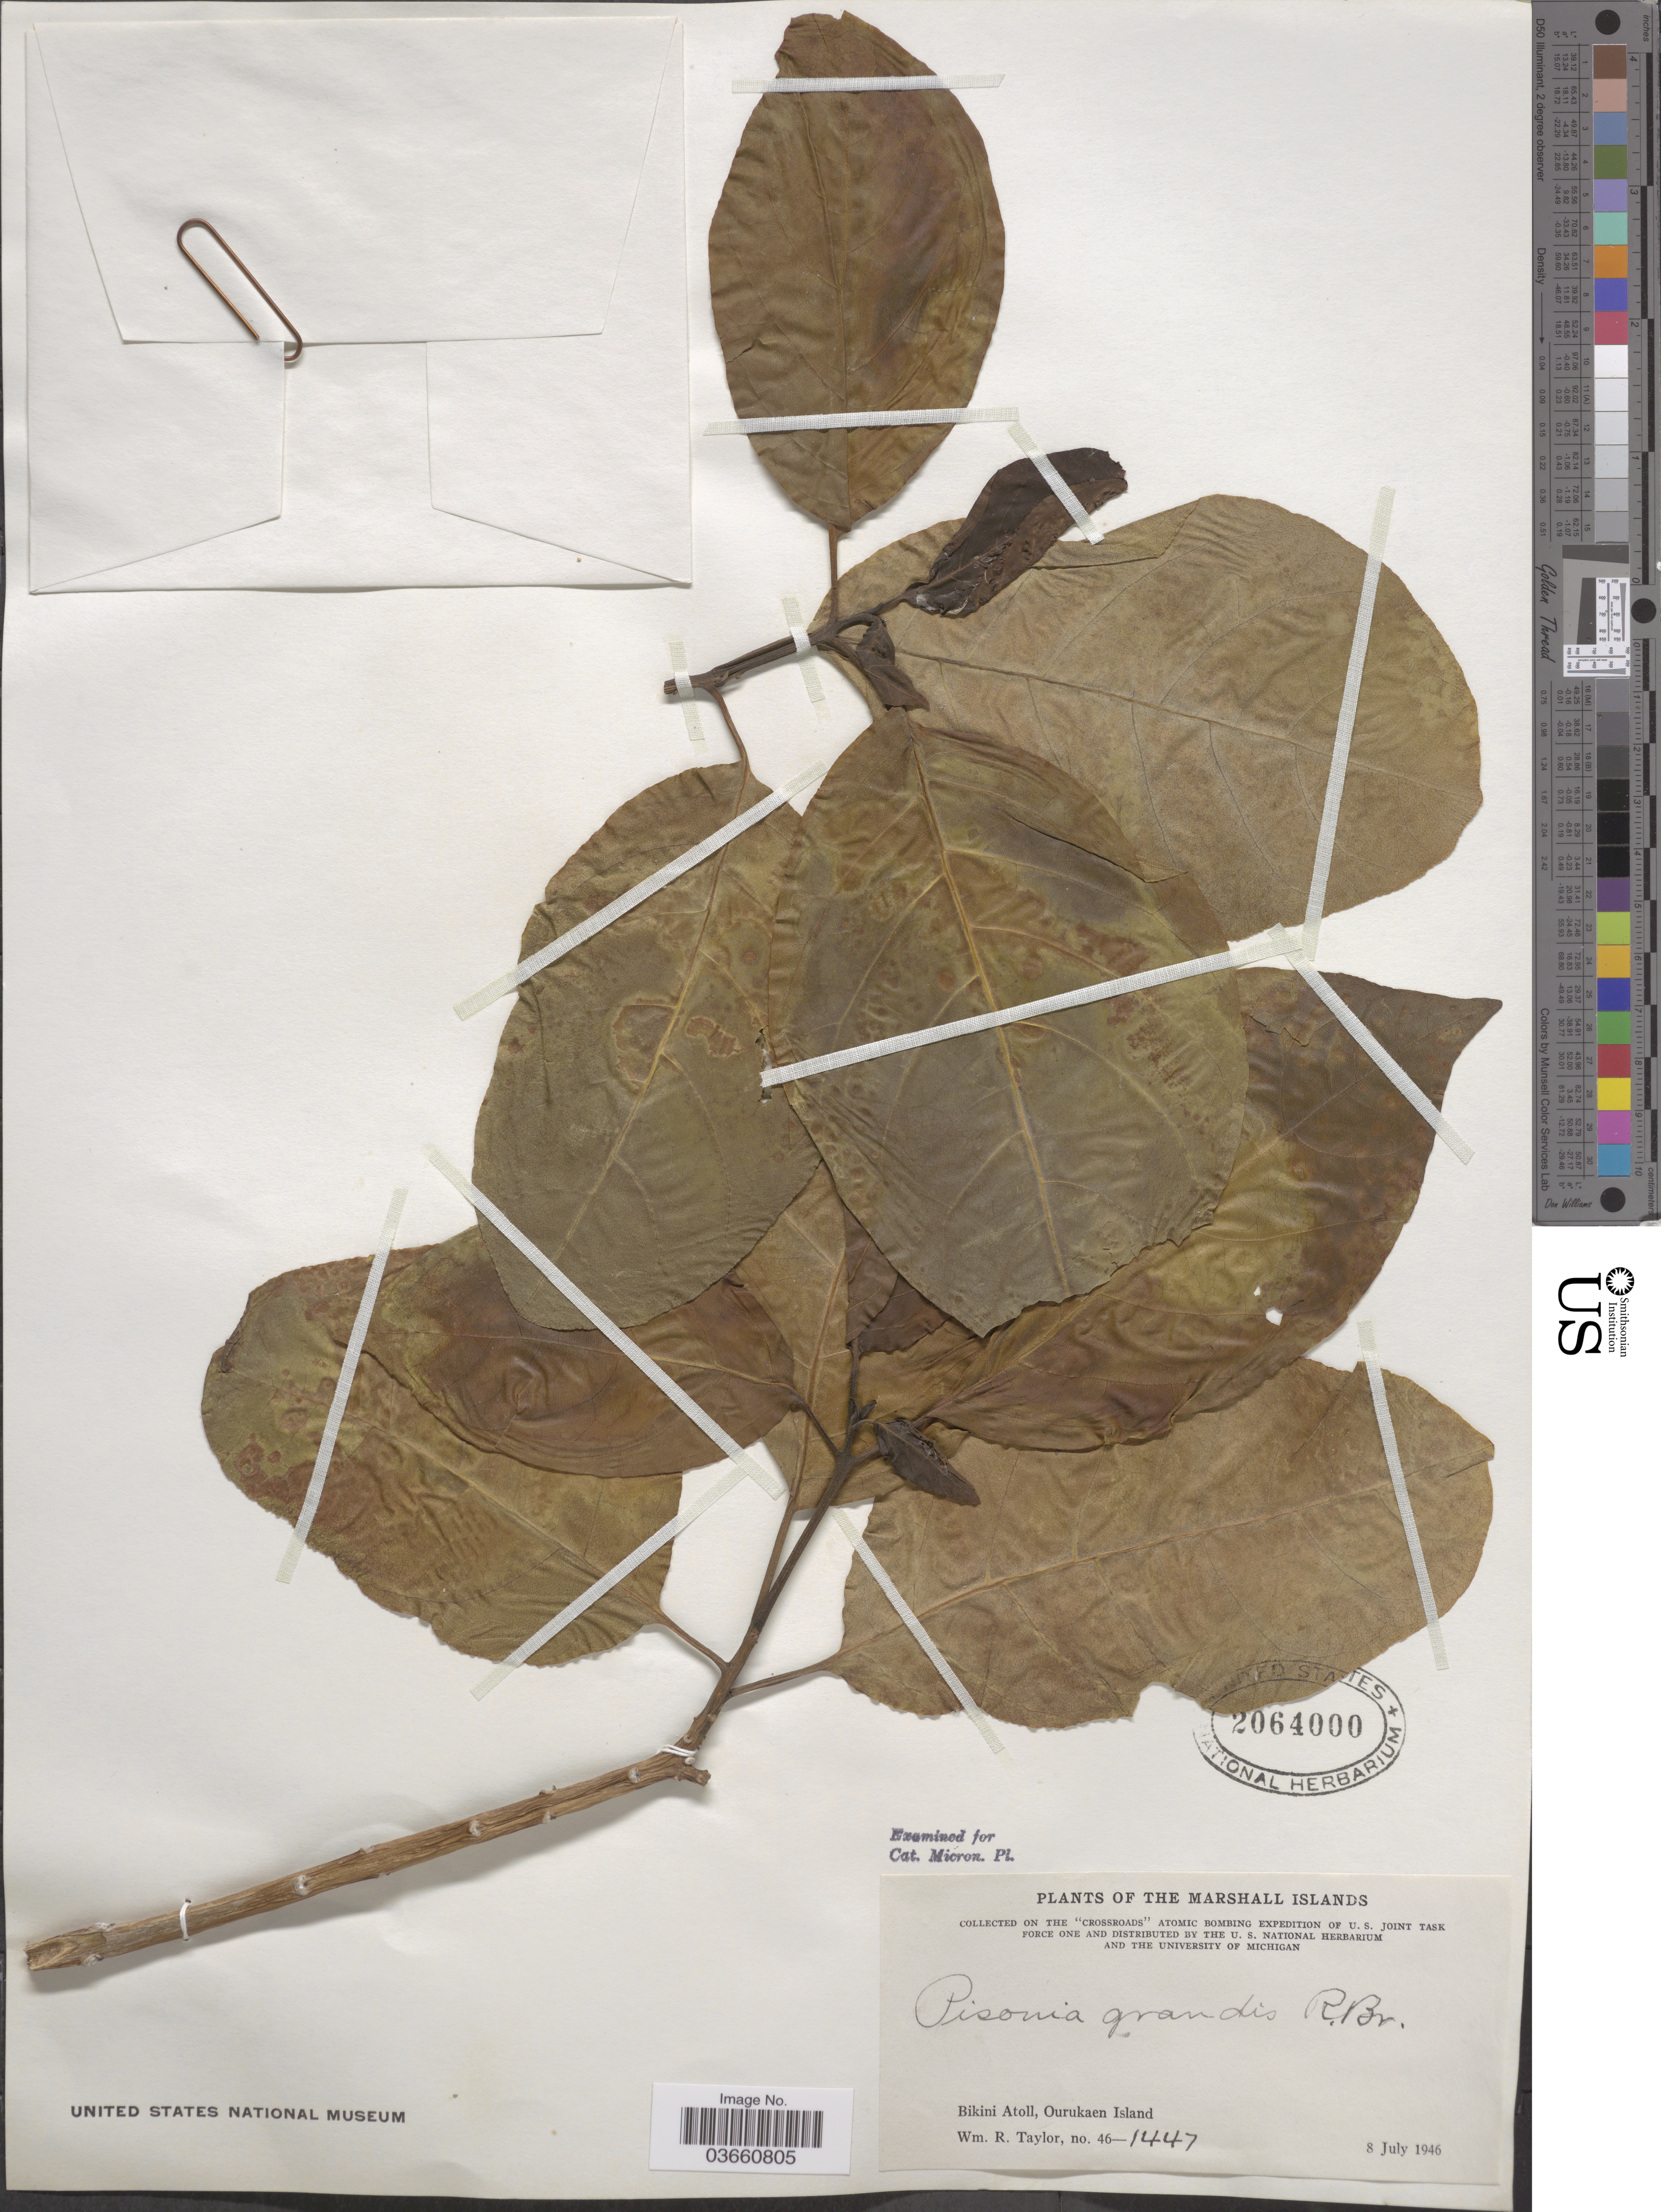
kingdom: Plantae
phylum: Tracheophyta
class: Magnoliopsida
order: Caryophyllales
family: Nyctaginaceae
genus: Pisonia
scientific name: Pisonia grandis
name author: R. Br.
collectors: W. R. Taylor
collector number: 46-1447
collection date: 1946-07-08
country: Marshall Islands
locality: Bikini Atoll, Ourukaen Island.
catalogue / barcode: US 2064000